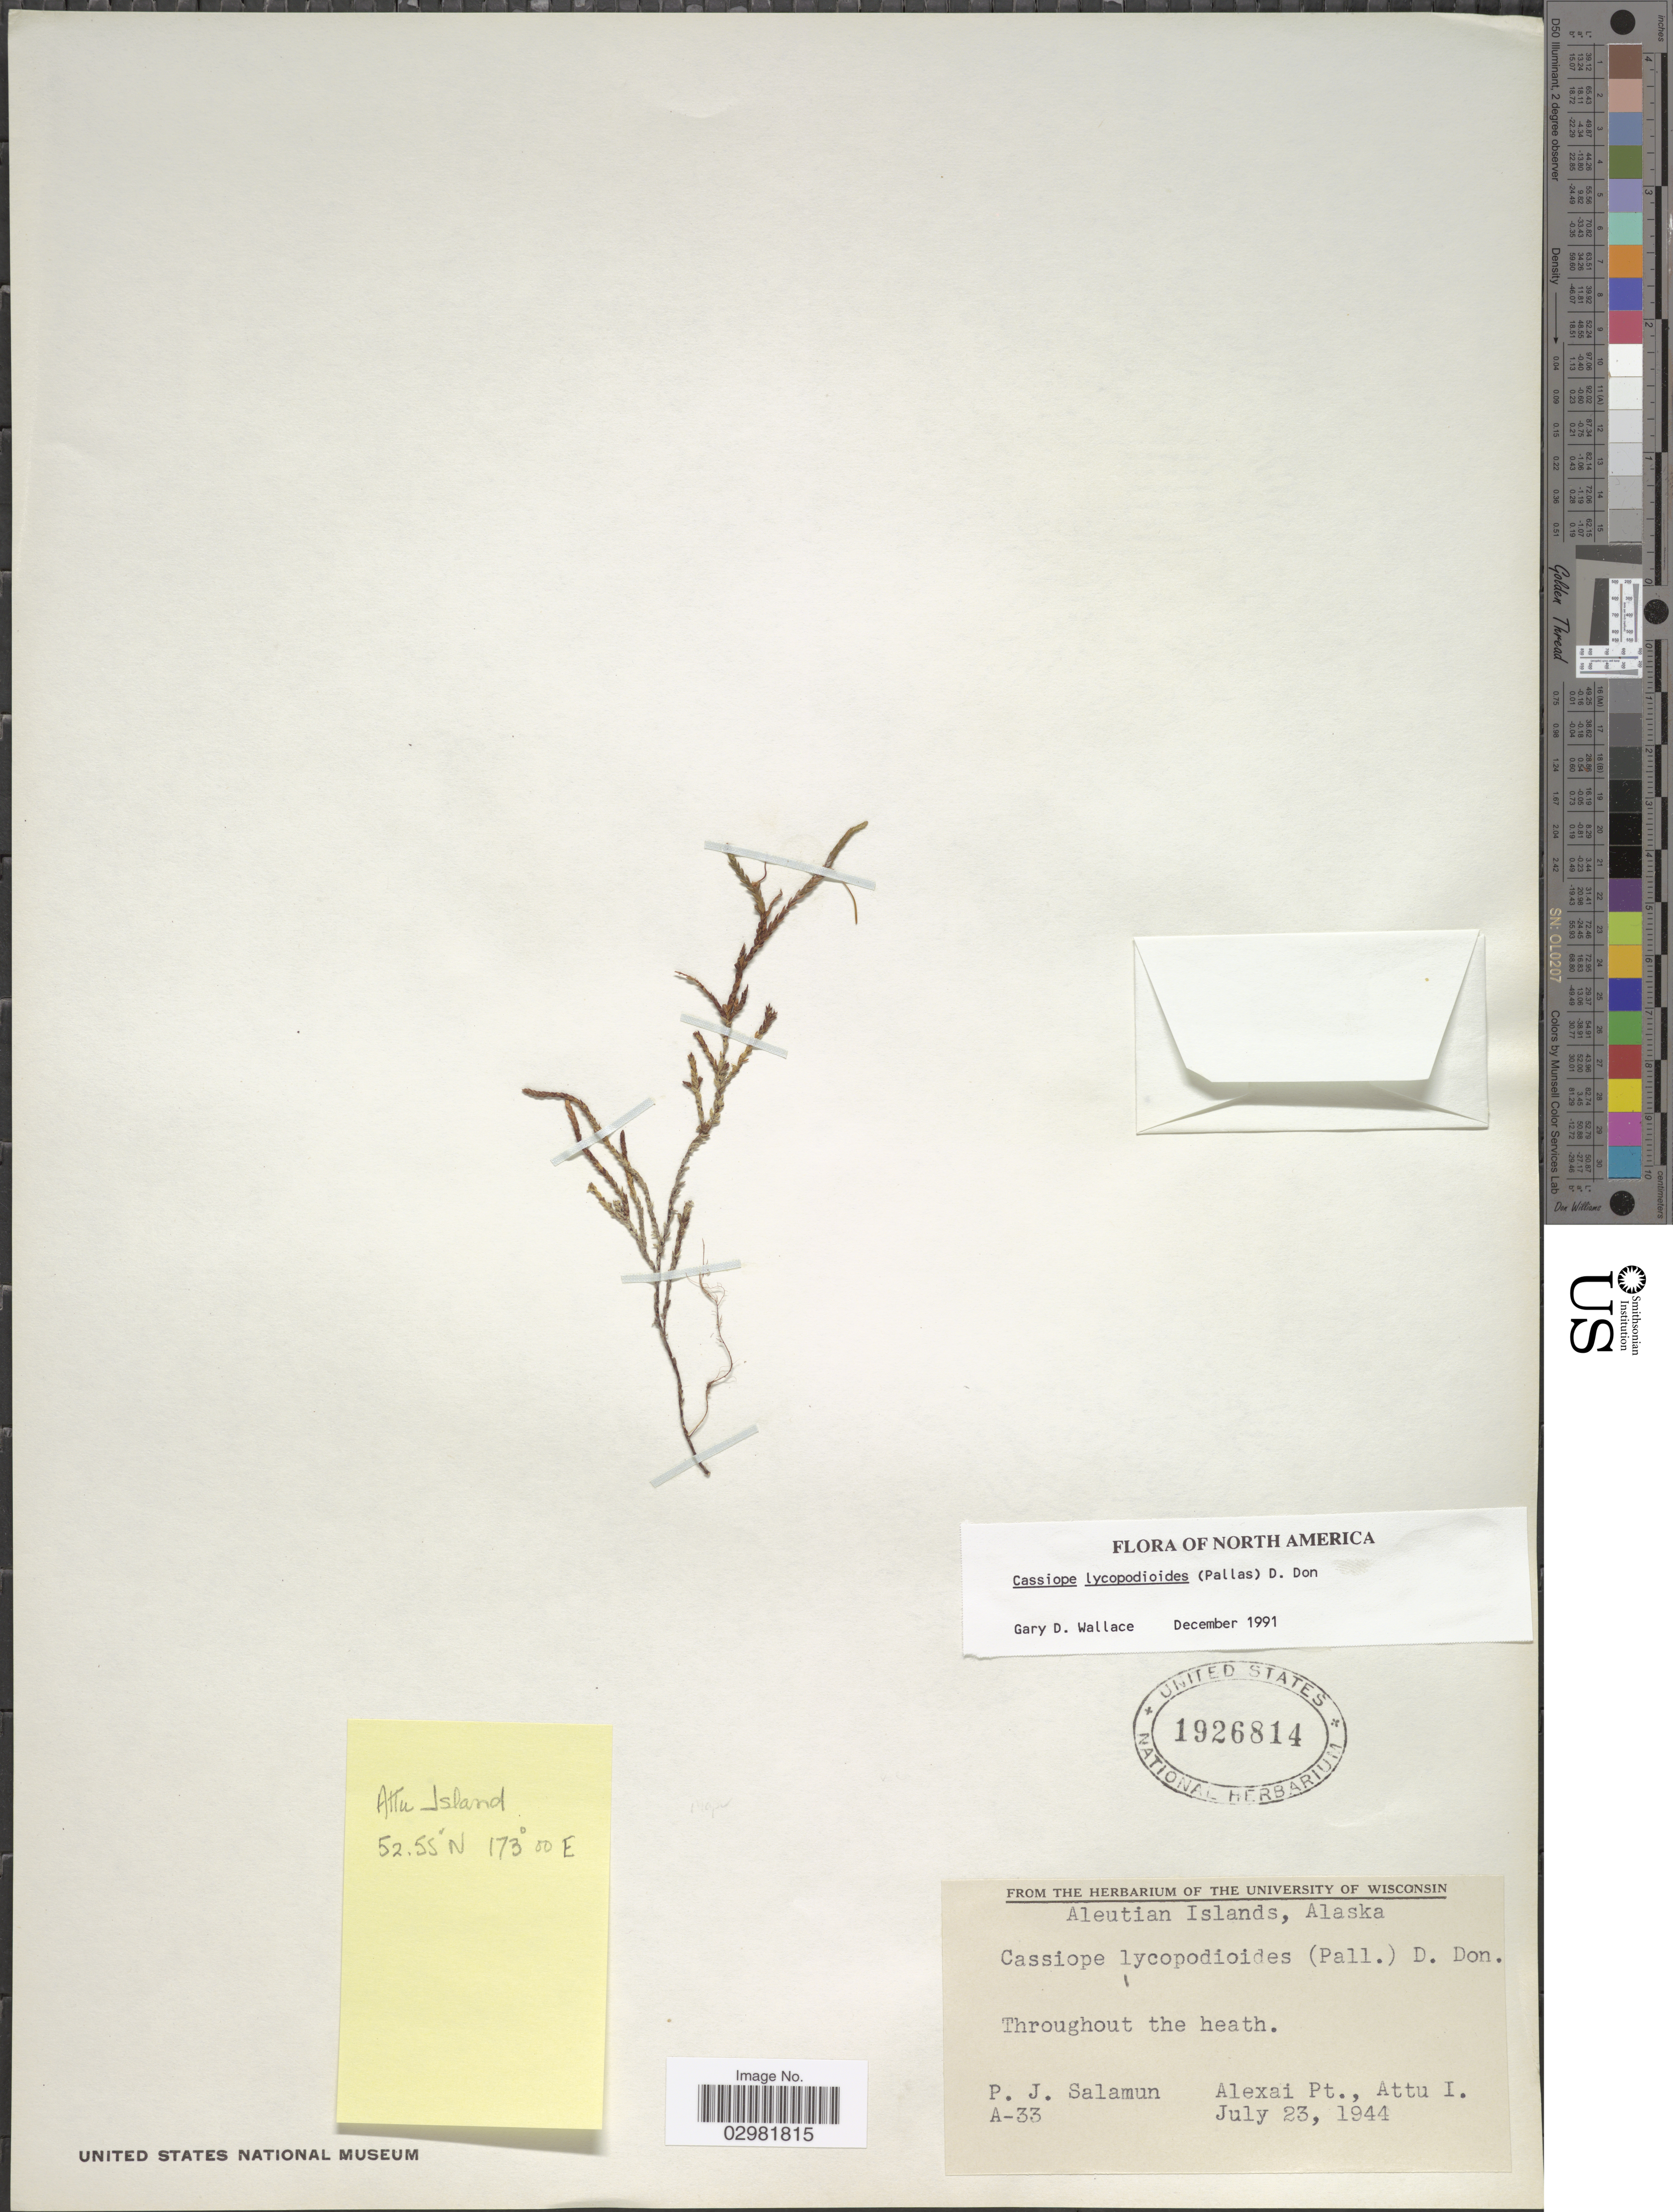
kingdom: Plantae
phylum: Tracheophyta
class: Magnoliopsida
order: Ericales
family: Ericaceae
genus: Cassiope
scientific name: Cassiope lycopodioides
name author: (Pall.) D. Don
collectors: P. Salamun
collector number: A-33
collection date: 1944-07-23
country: United States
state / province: Alaska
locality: Aleutian Islands. Alexai Pt., Attu I.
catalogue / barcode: US 1926814